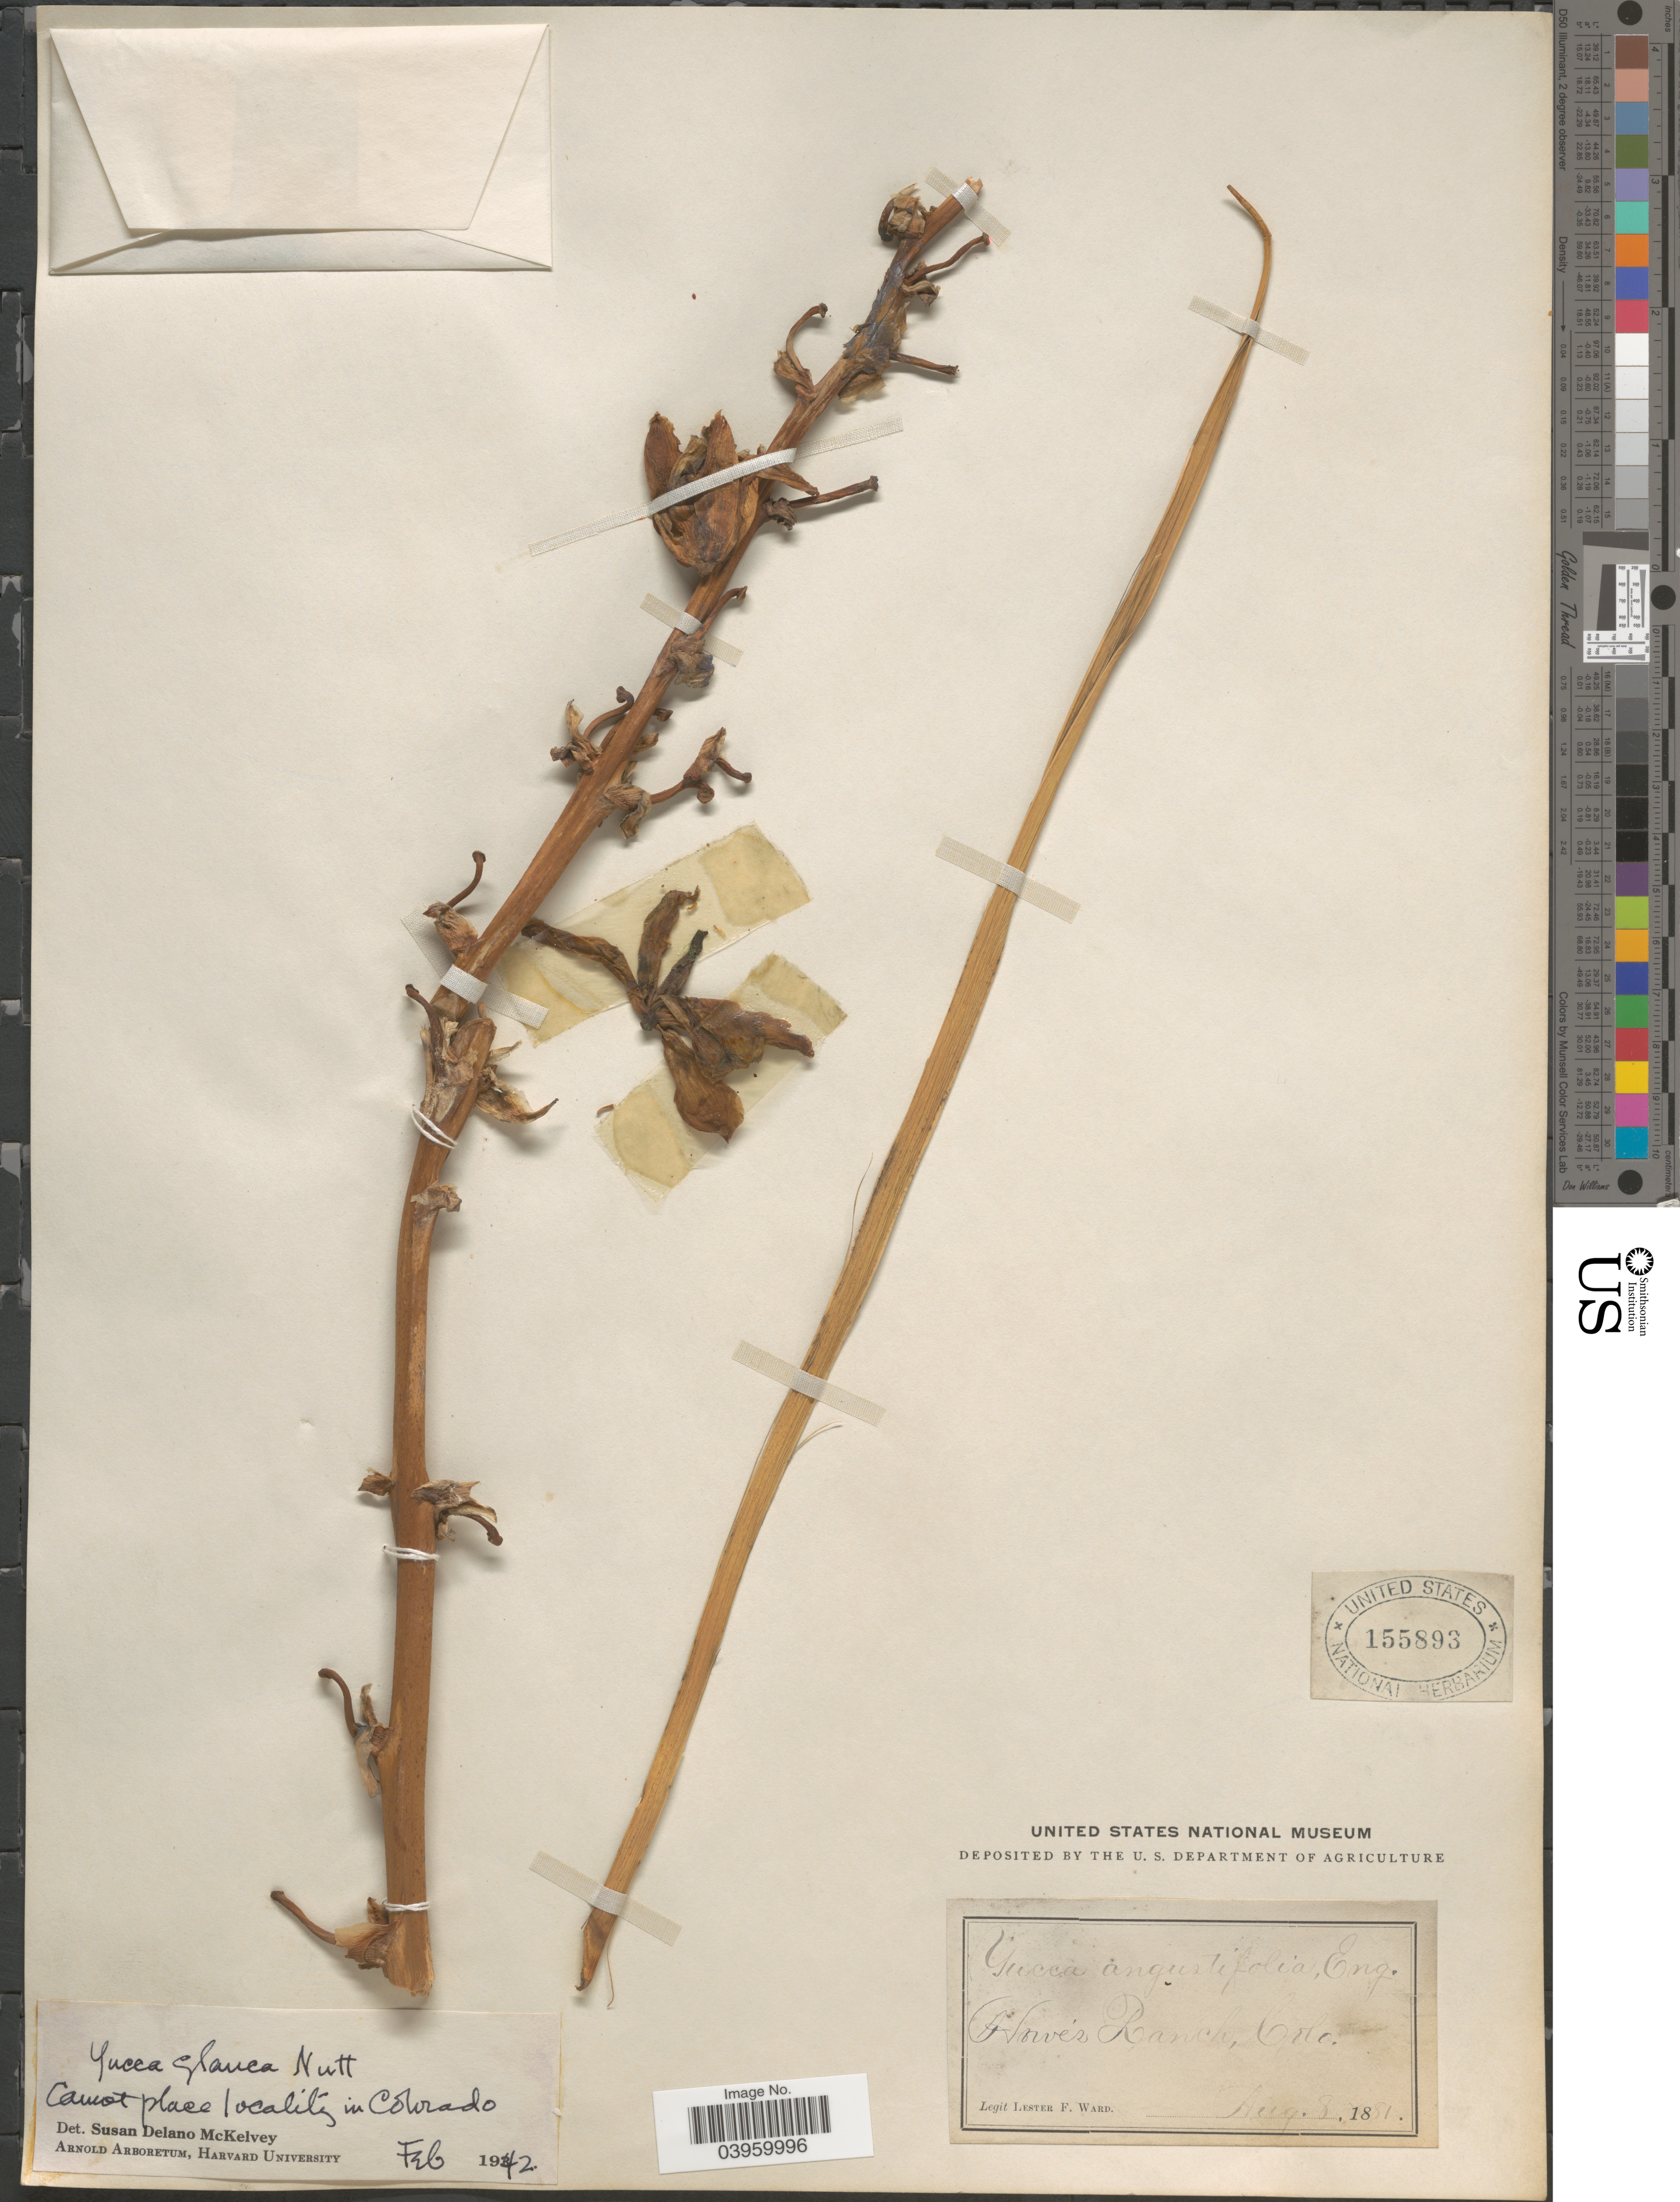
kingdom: Plantae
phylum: Tracheophyta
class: Liliopsida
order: Asparagales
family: Asparagaceae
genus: Yucca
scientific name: Yucca glauca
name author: Nutt.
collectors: L. F. Ward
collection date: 1881-08-08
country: United States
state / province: Colorado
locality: Howe's Ranch.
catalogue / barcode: US 155893